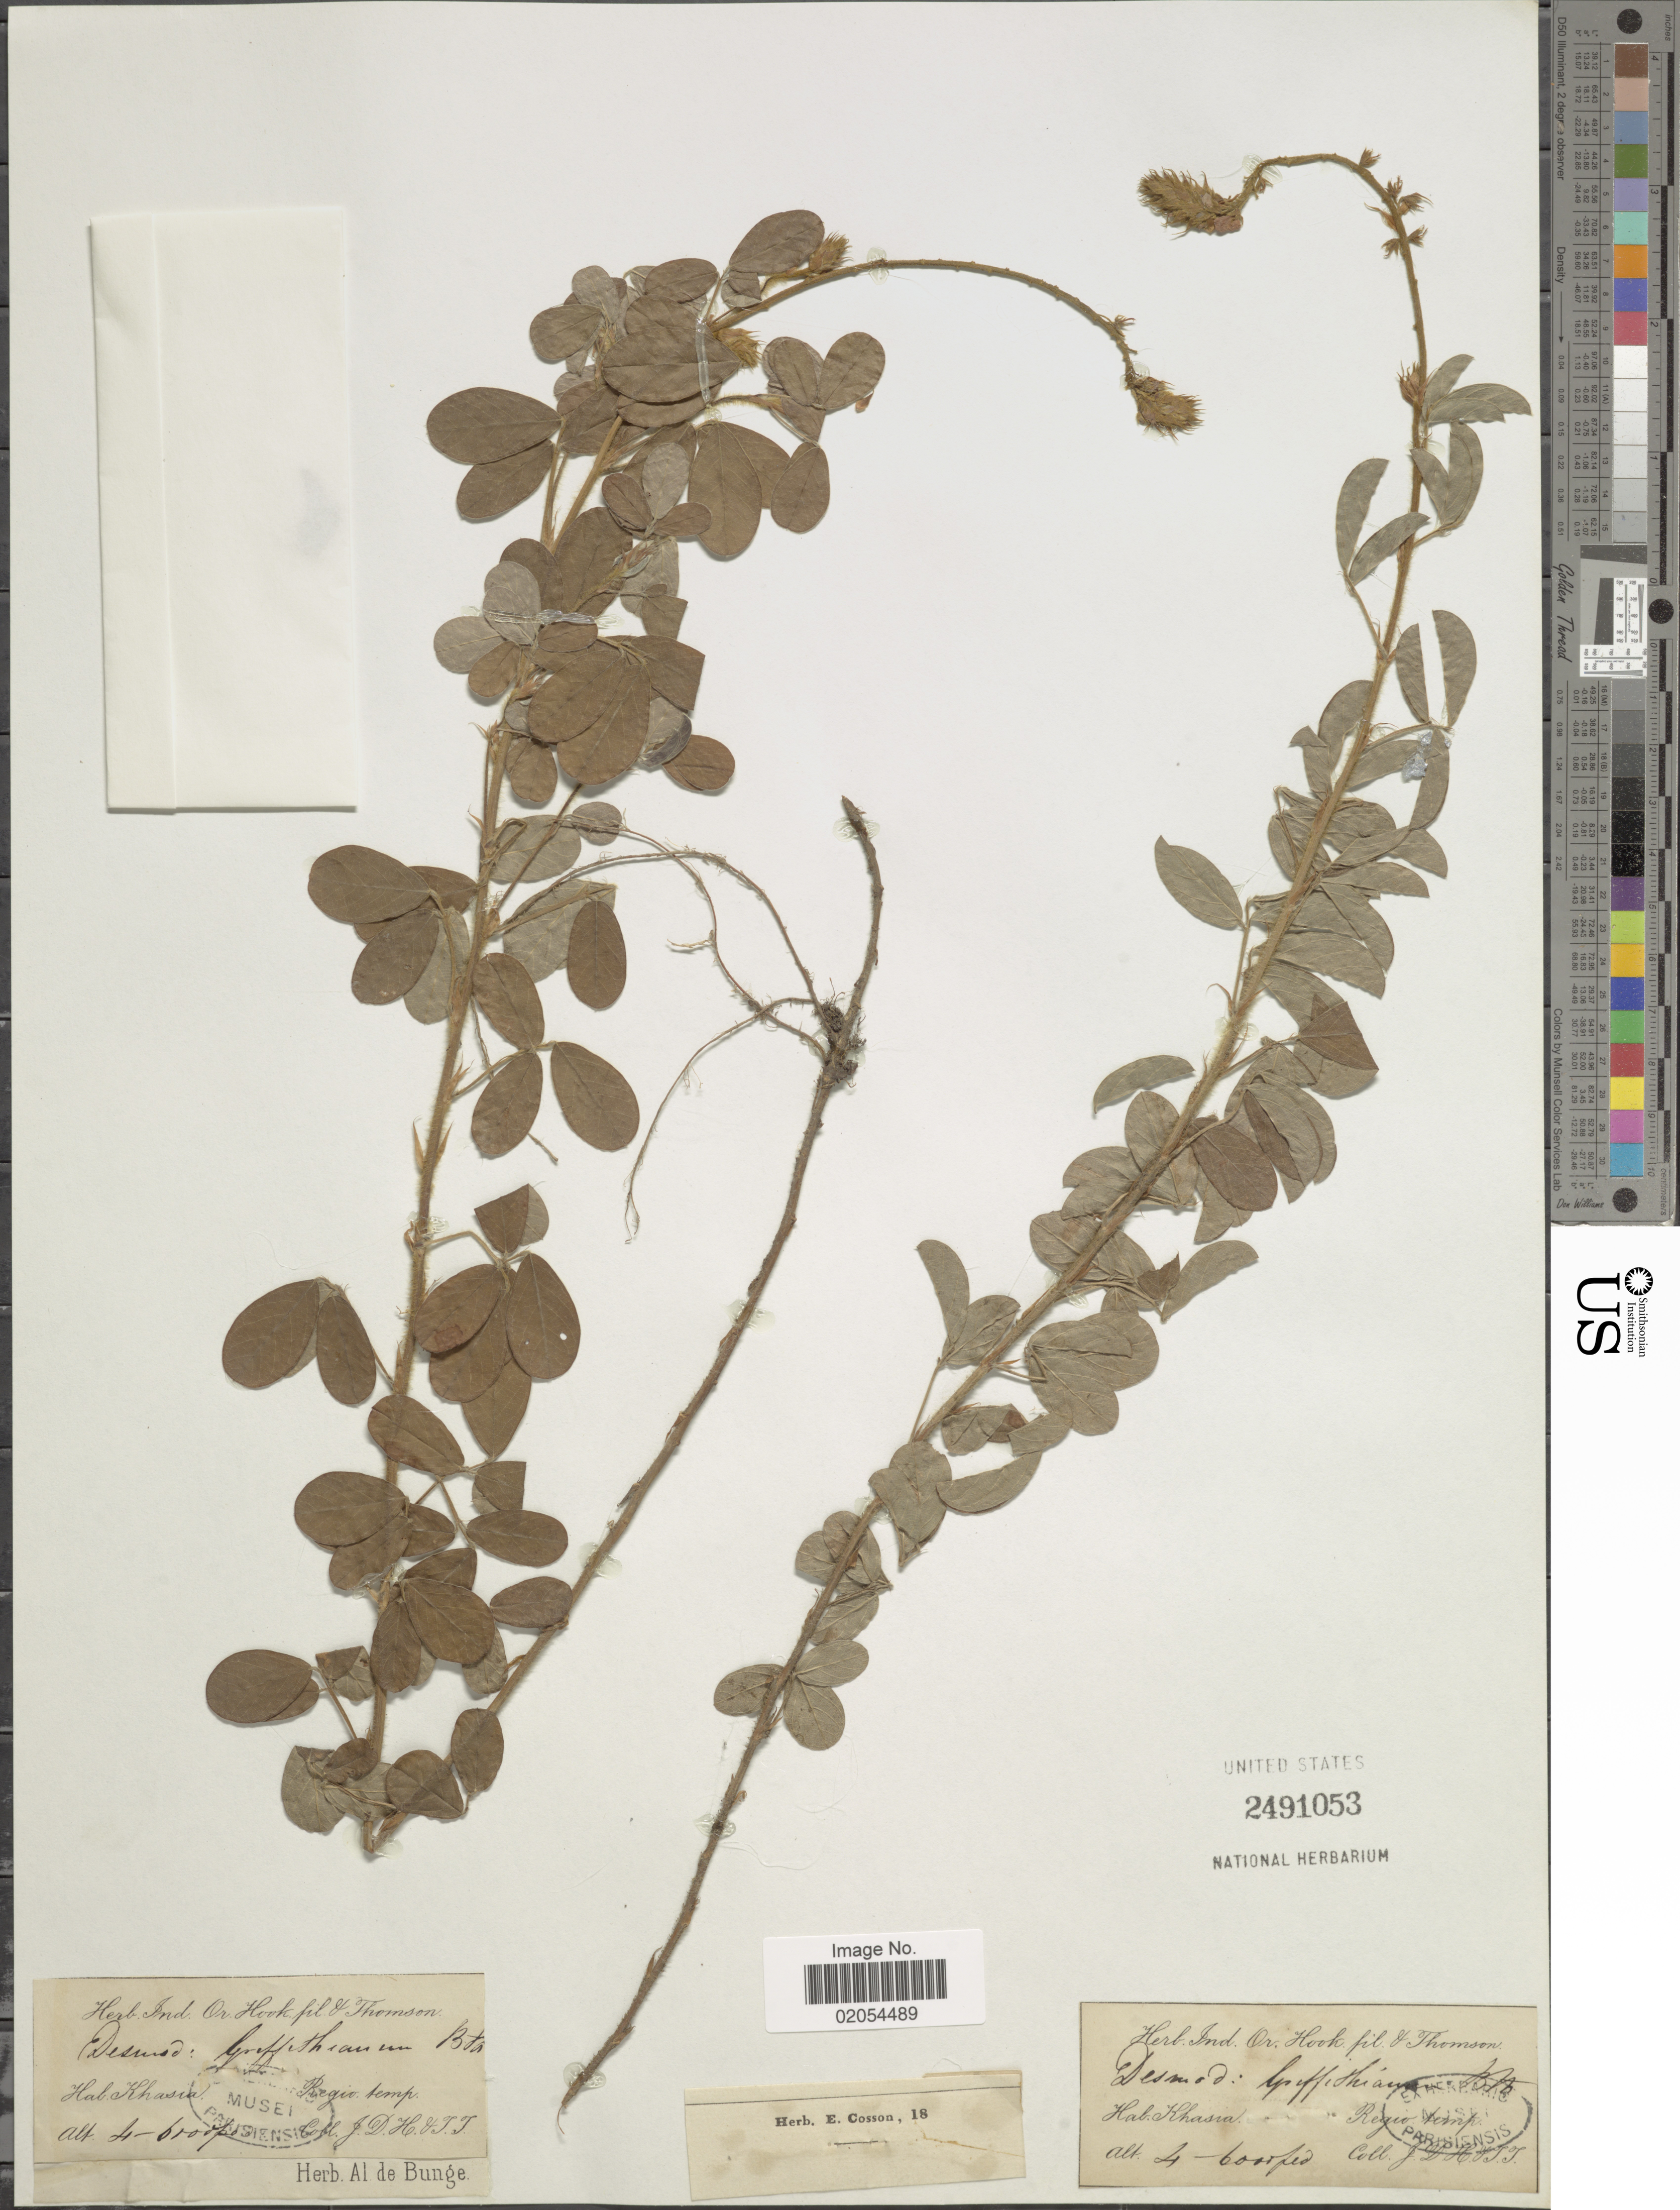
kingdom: Plantae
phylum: Tracheophyta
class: Magnoliopsida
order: Fabales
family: Fabaceae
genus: Grona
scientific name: Grona griffithiana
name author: (Benth.) H. Ohashi & K. Ohashi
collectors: T. Thomson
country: India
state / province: Meghalaya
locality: Khasia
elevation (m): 1219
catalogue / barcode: US 2491053